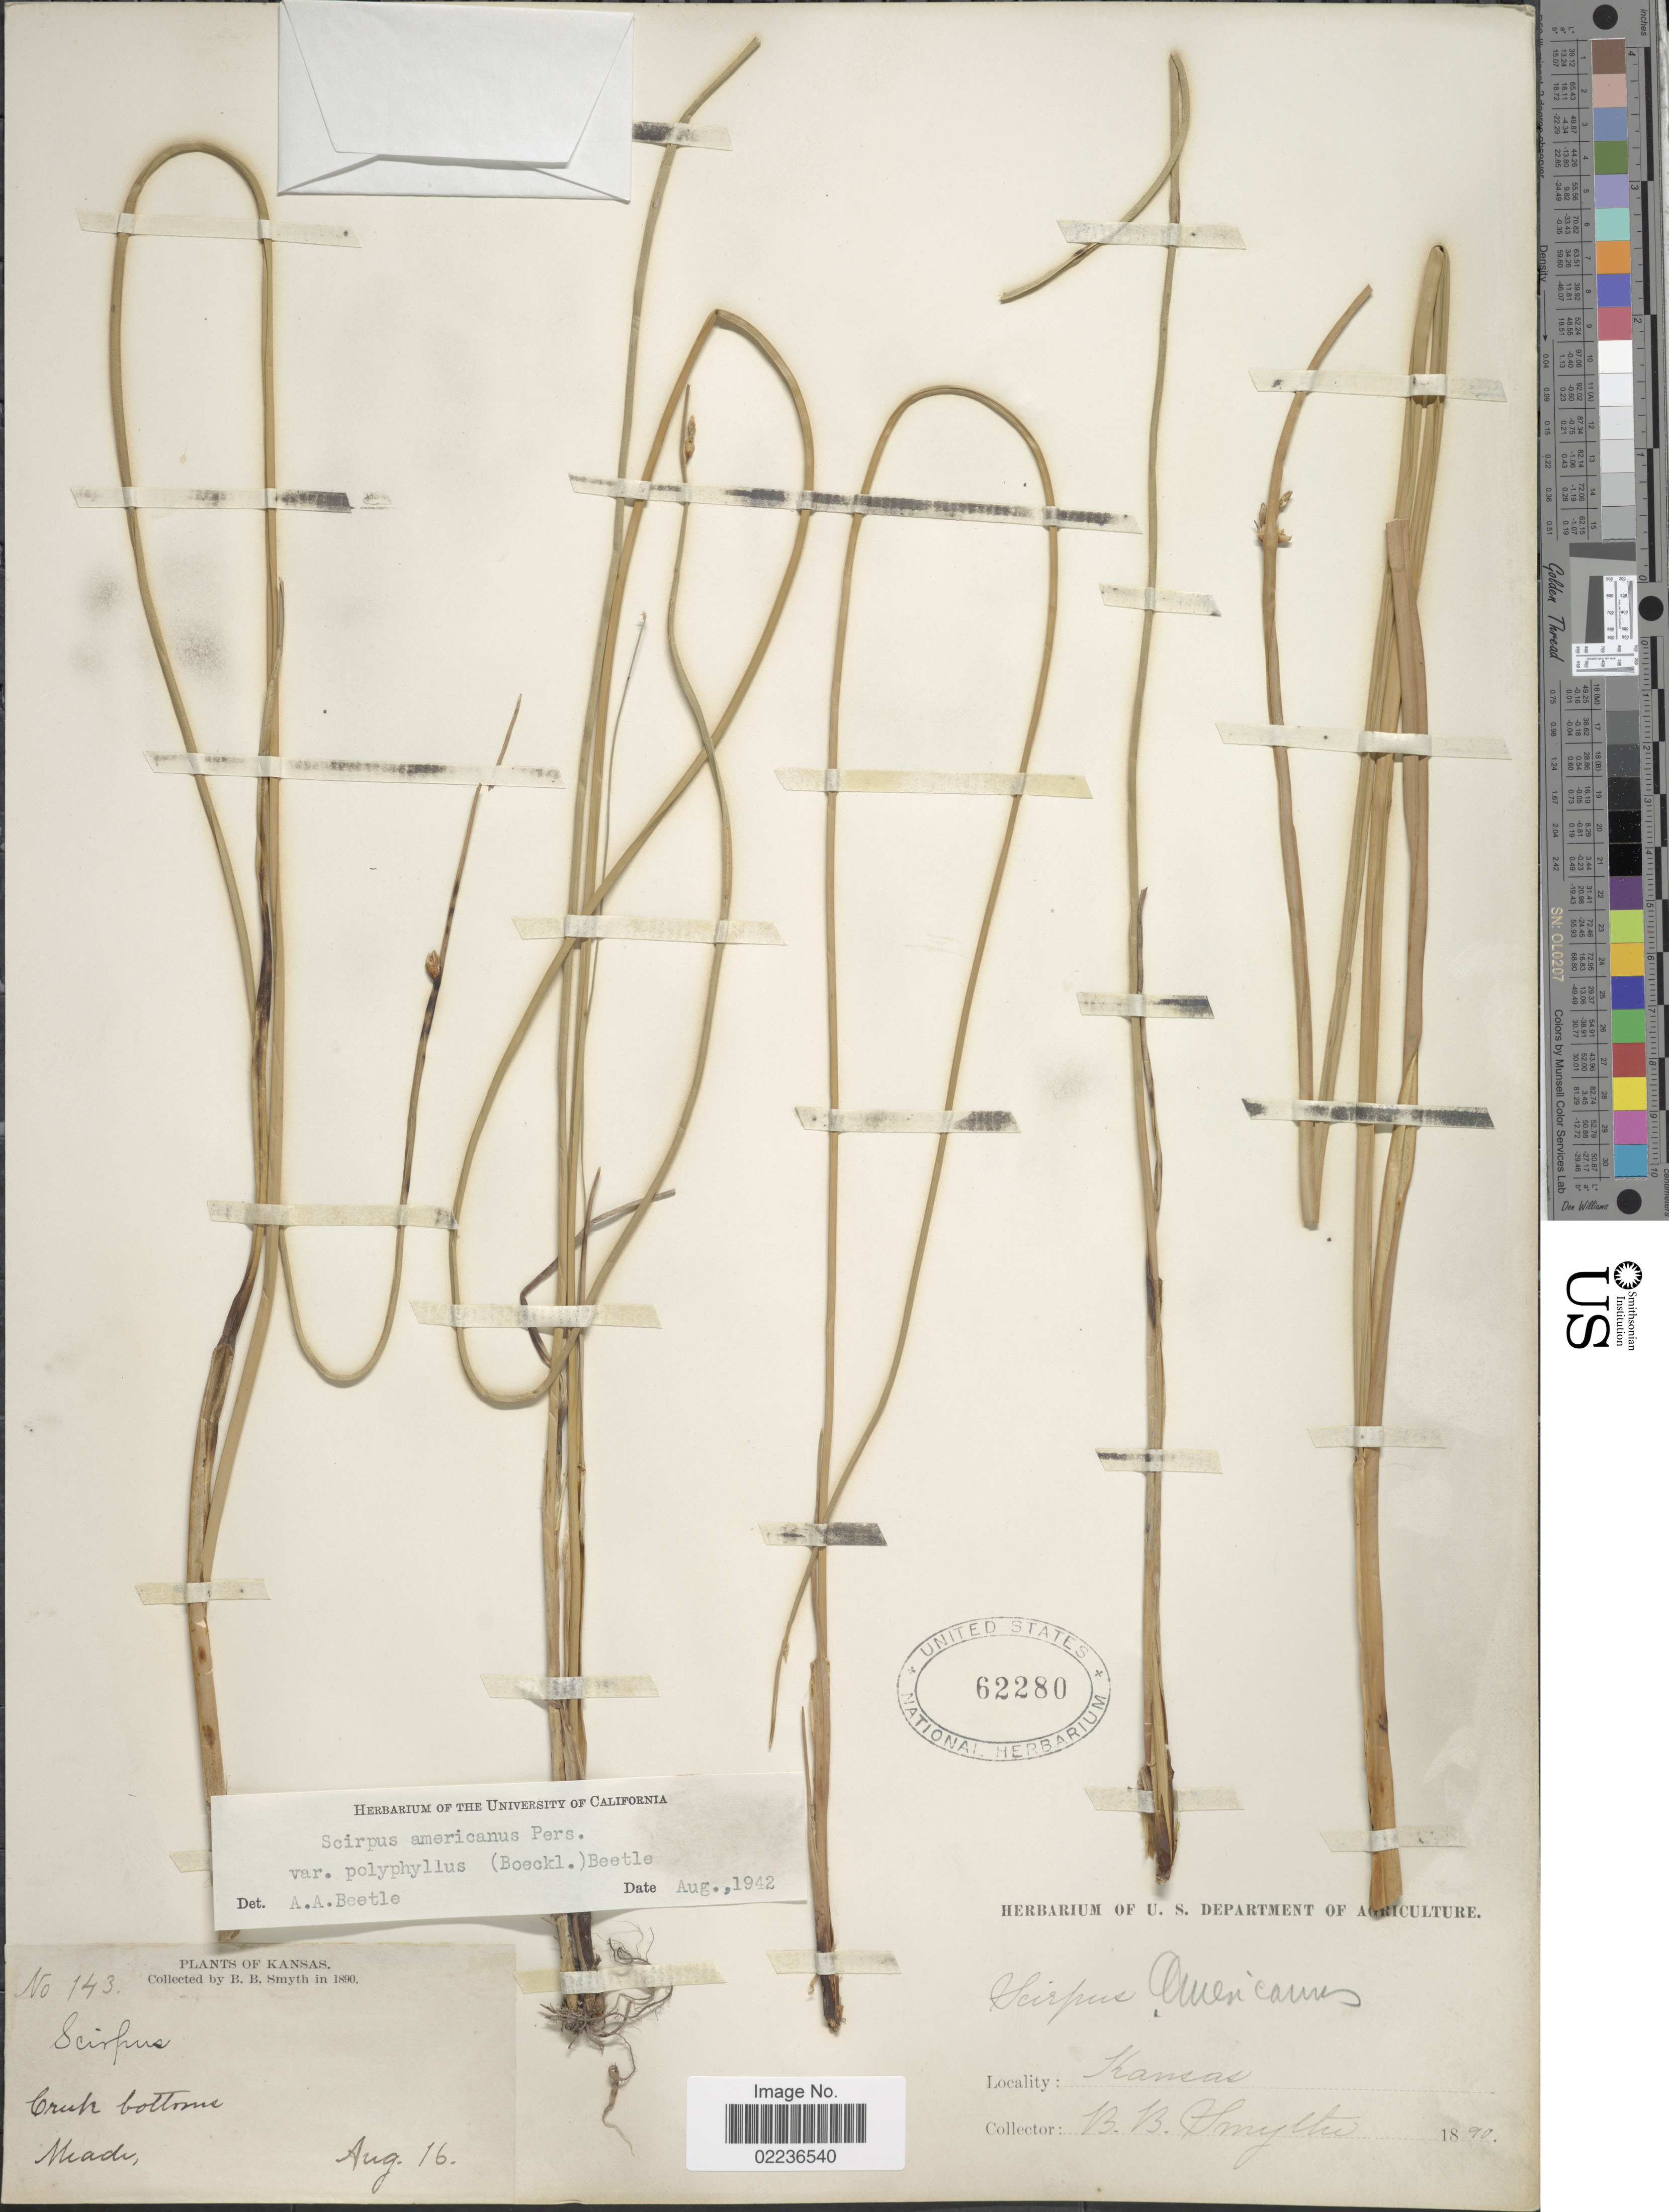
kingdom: Plantae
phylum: Tracheophyta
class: Liliopsida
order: Poales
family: Cyperaceae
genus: Schoenoplectus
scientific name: Schoenoplectus pungens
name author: (Vahl) Palla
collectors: B. Smyth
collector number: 143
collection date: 1890-08-16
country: United States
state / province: Kansas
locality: Meadow. Creek bottoms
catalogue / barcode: US 62280